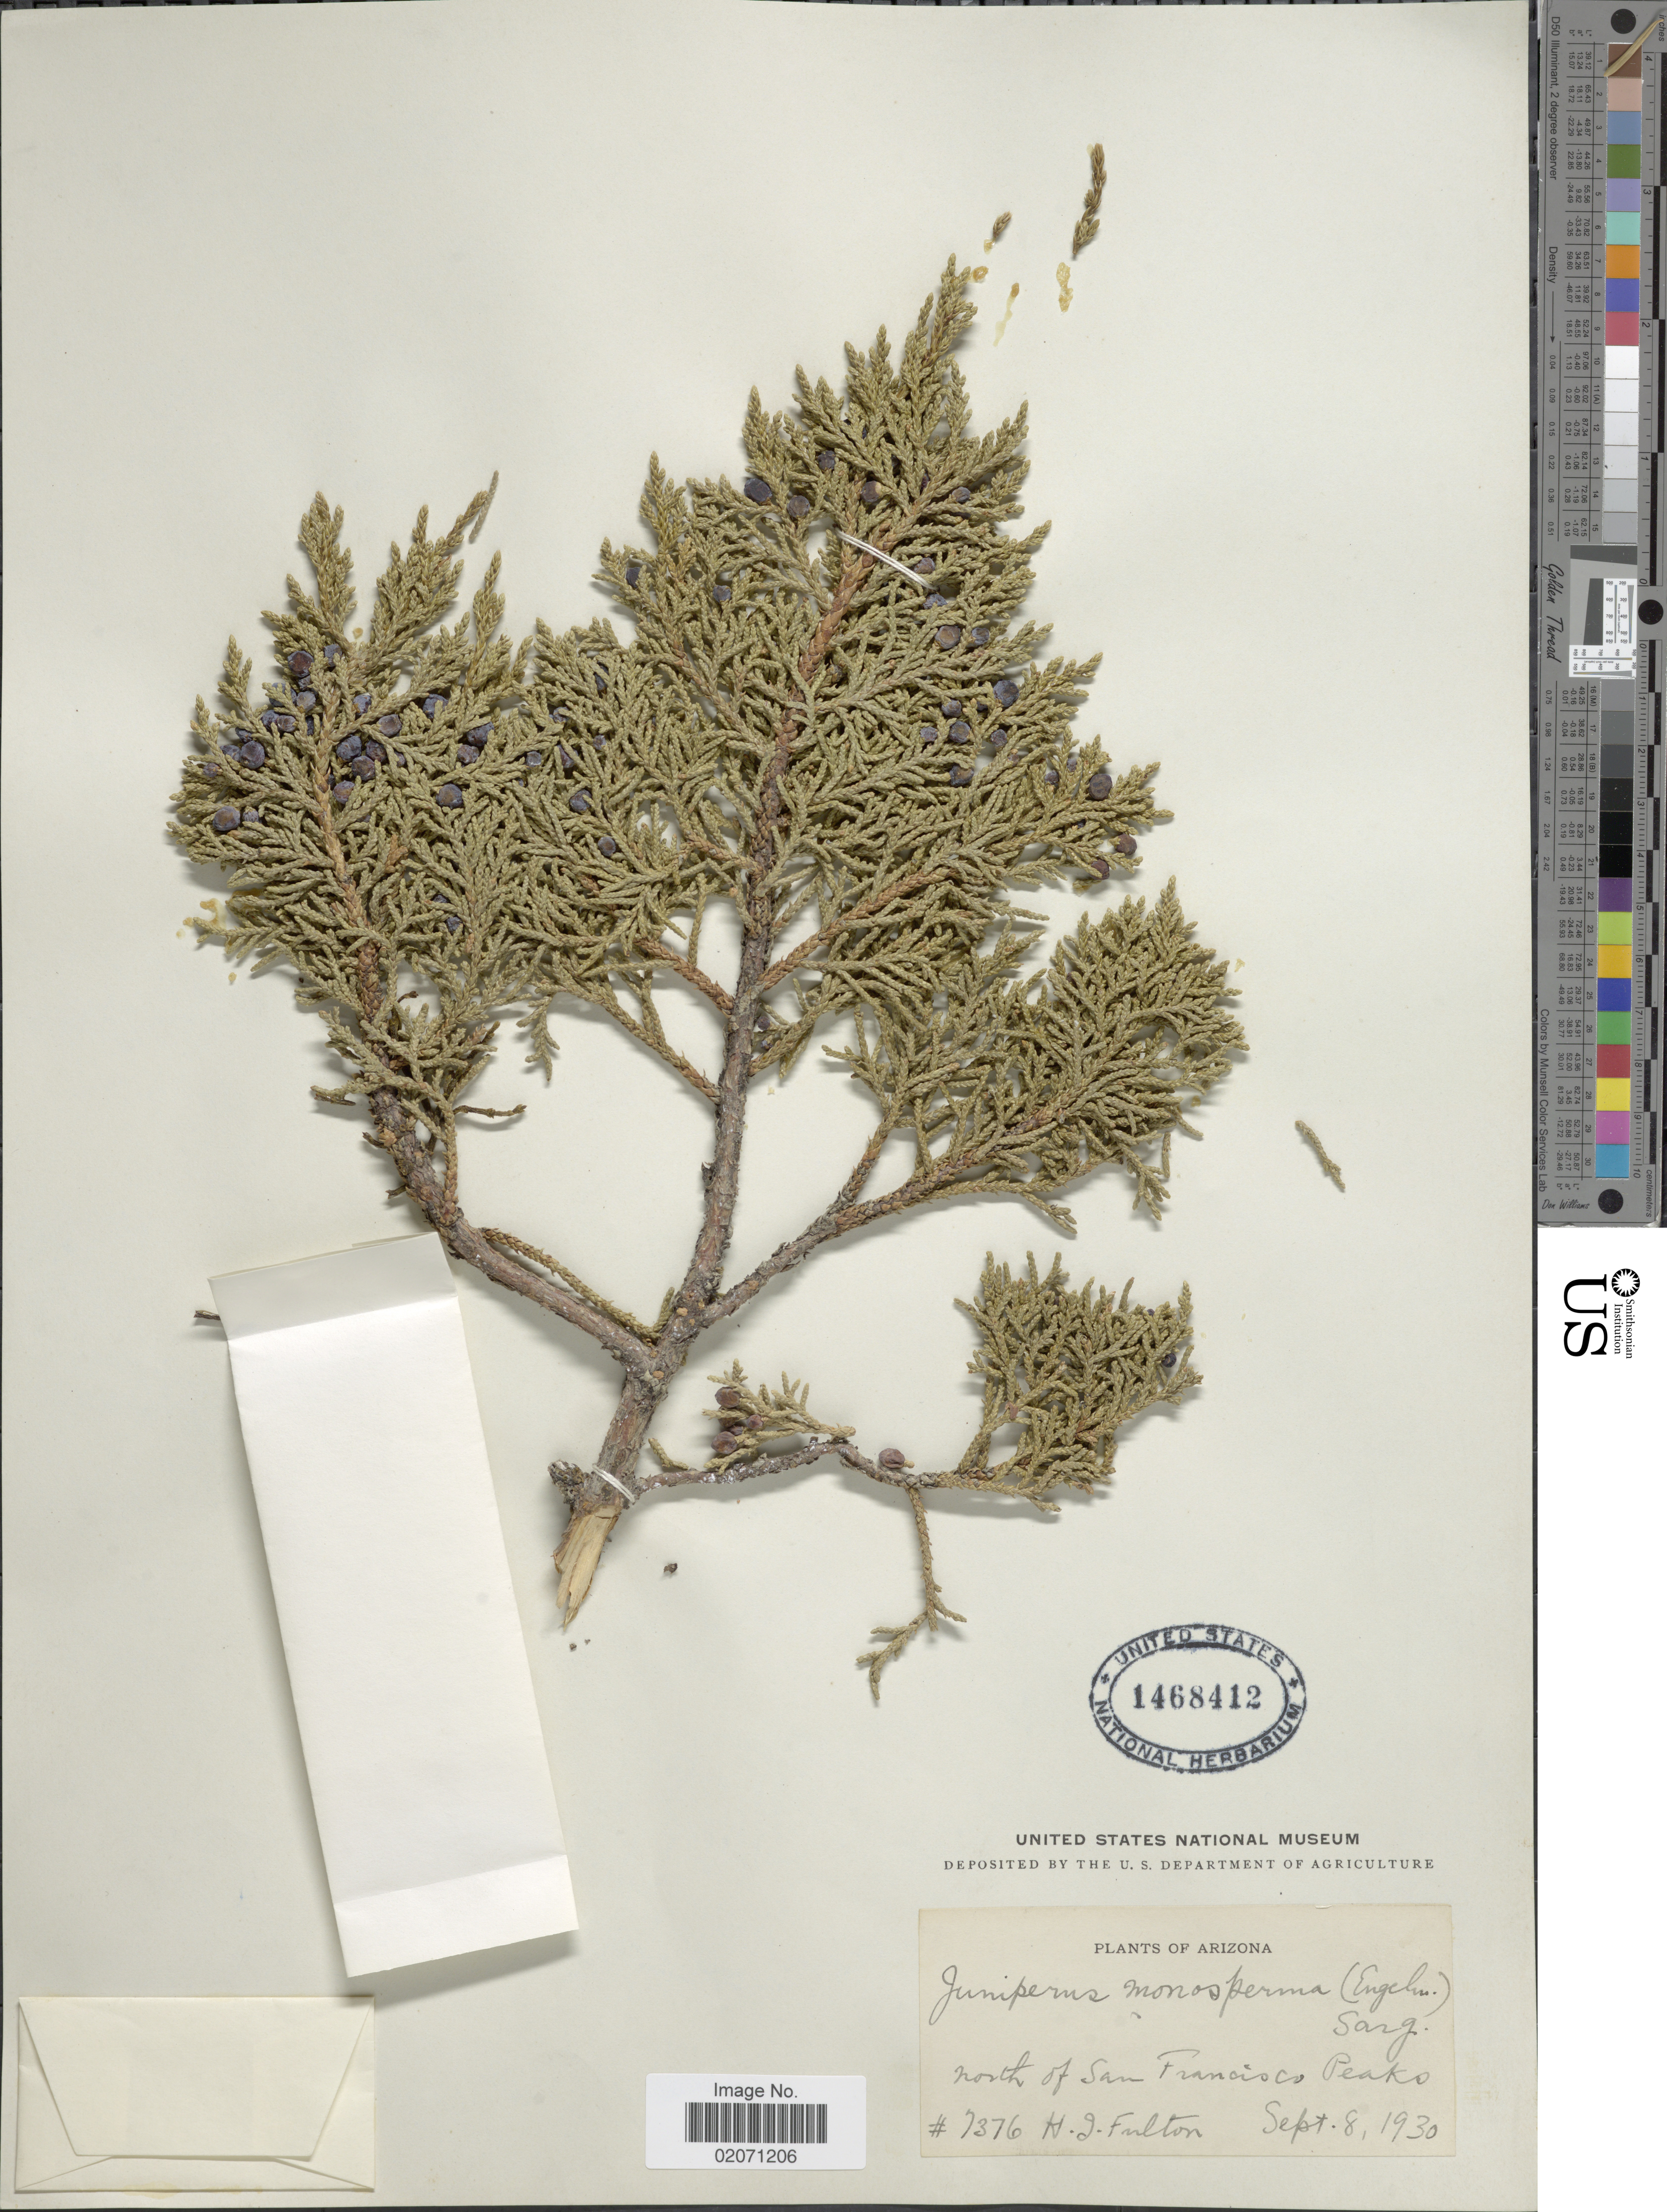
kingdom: Plantae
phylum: Tracheophyta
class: Pinopsida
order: Pinales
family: Cupressaceae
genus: Juniperus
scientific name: Juniperus monosperma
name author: (Engelm.) Sarg.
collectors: H. Fulton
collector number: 7376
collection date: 1930-09-08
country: United States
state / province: Arizona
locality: North of San Francisco Peaks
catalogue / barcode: US 1468412